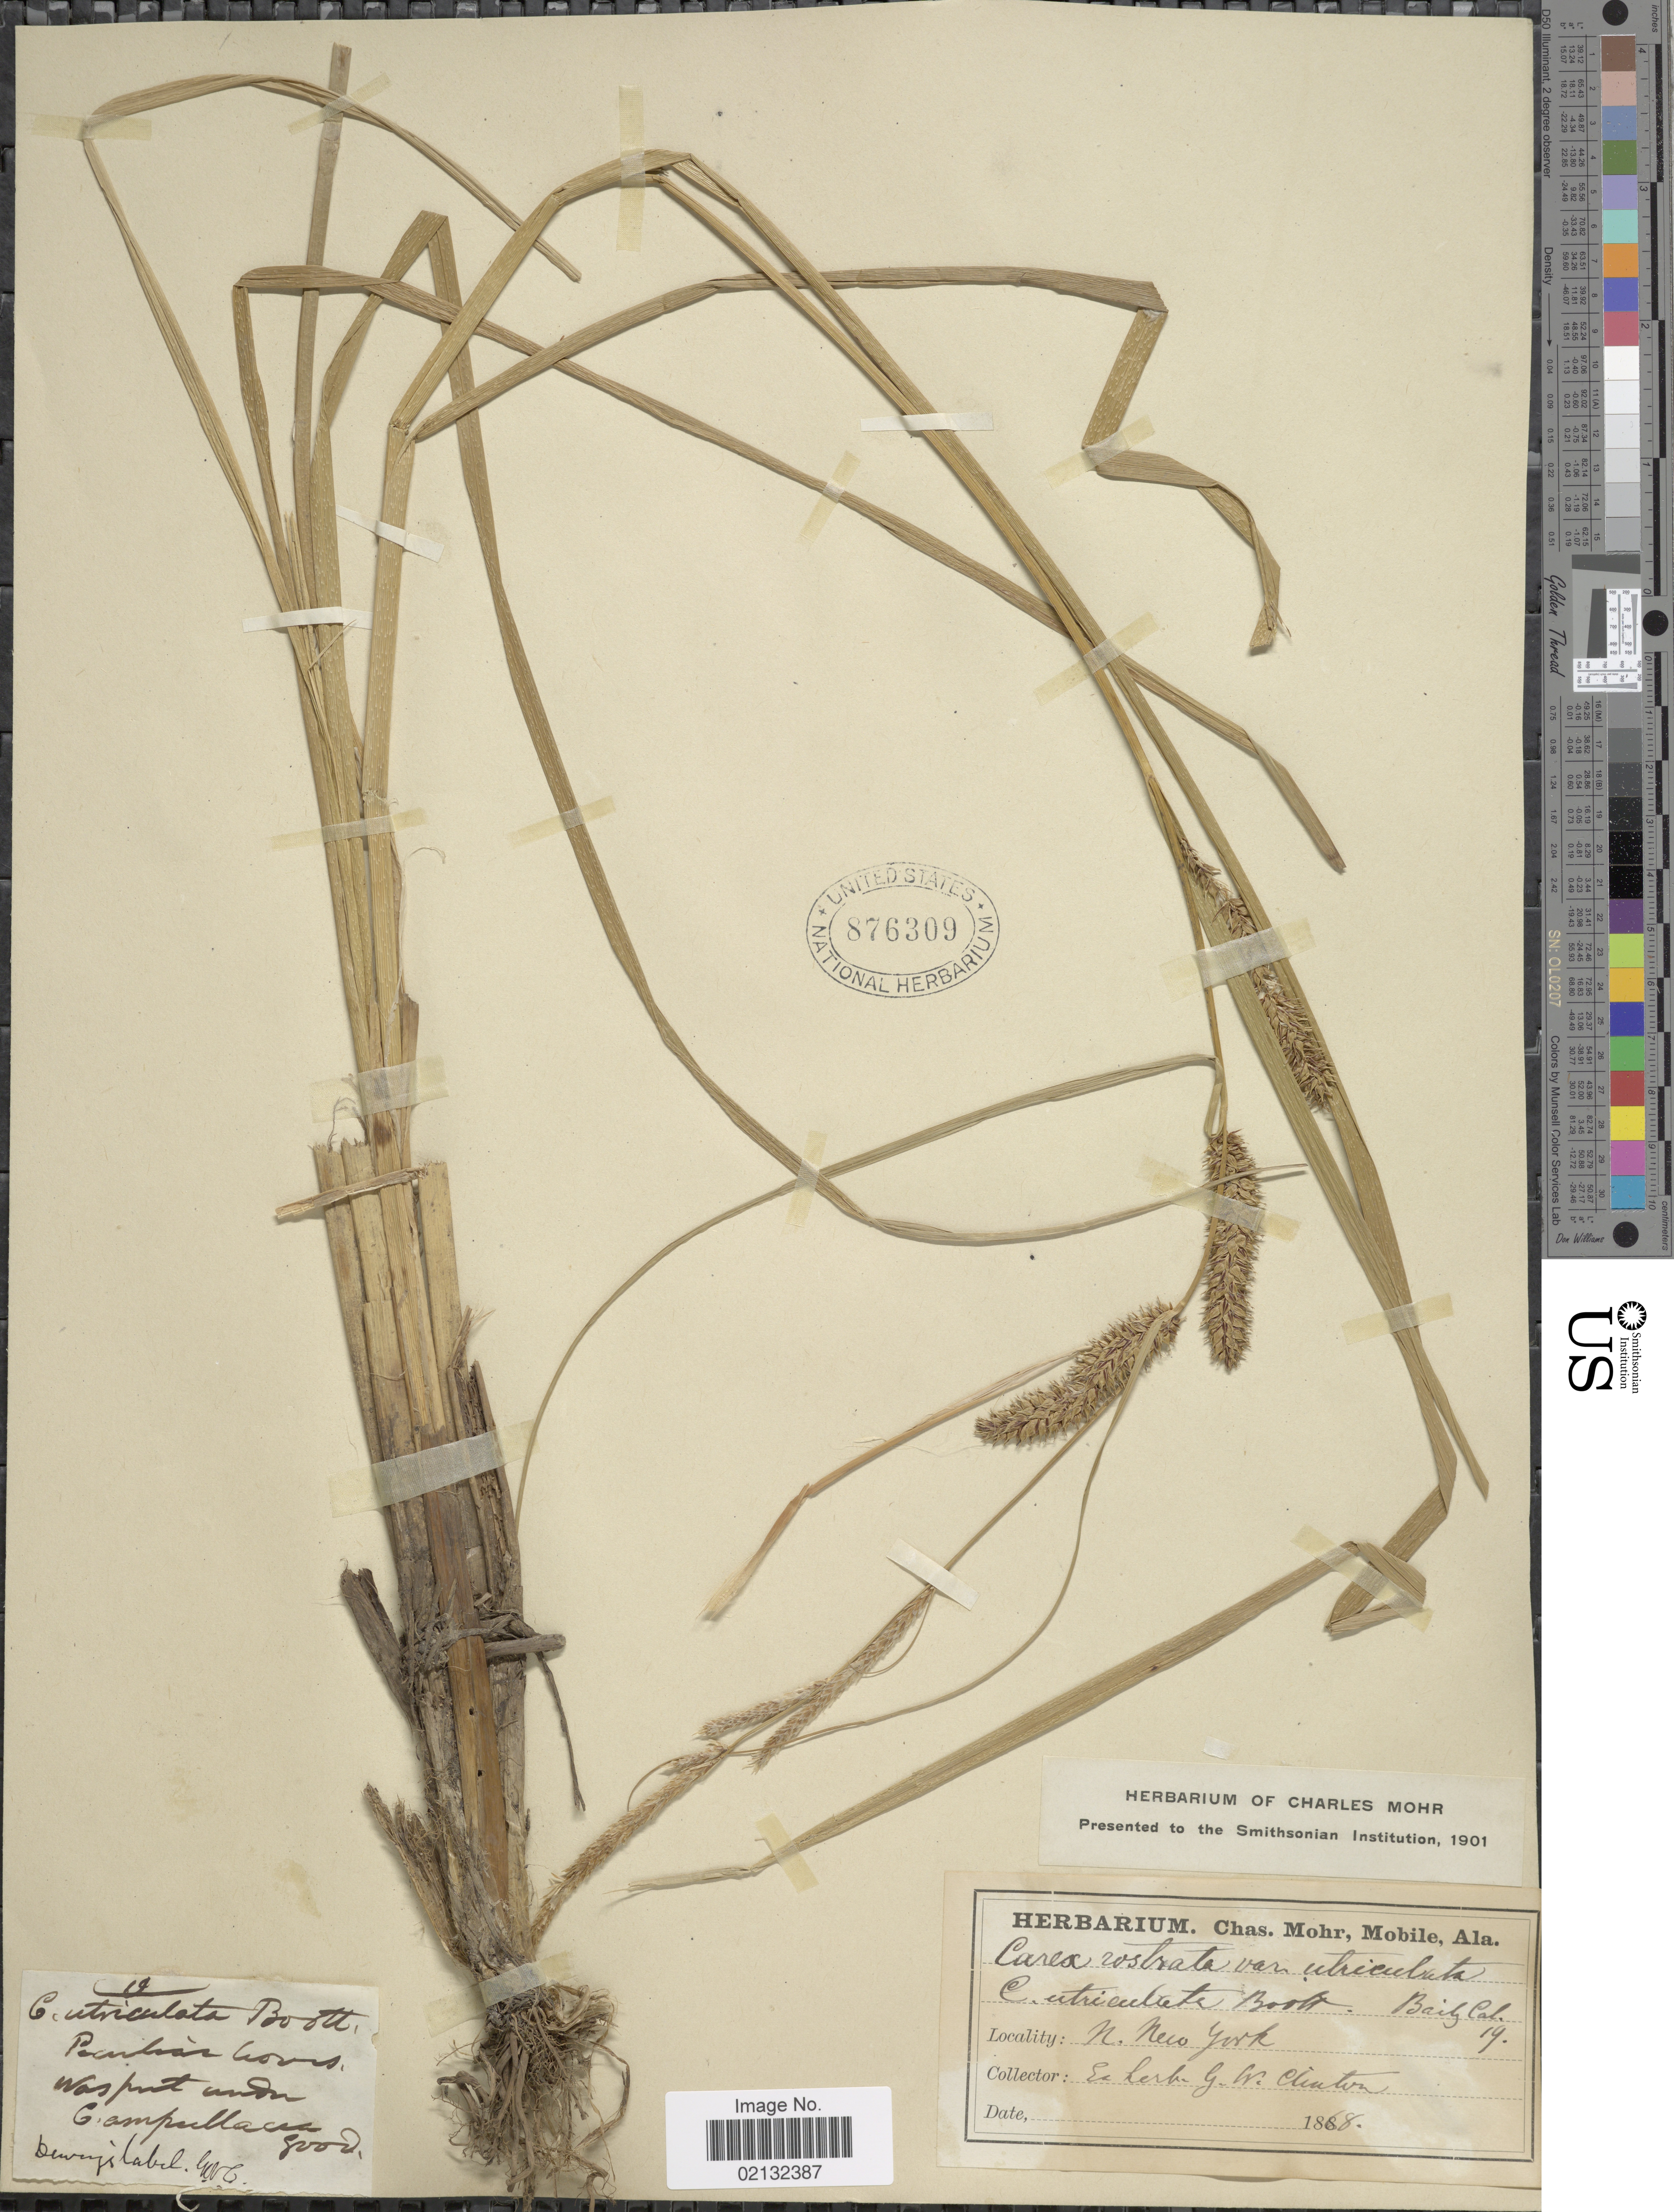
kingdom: Plantae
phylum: Tracheophyta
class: Liliopsida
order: Poales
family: Cyperaceae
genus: Carex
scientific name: Carex rostrata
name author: Stokes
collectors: ex herb. G. W. Clinton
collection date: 1868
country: United States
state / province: New York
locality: N.New York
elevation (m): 2438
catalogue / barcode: US 876309